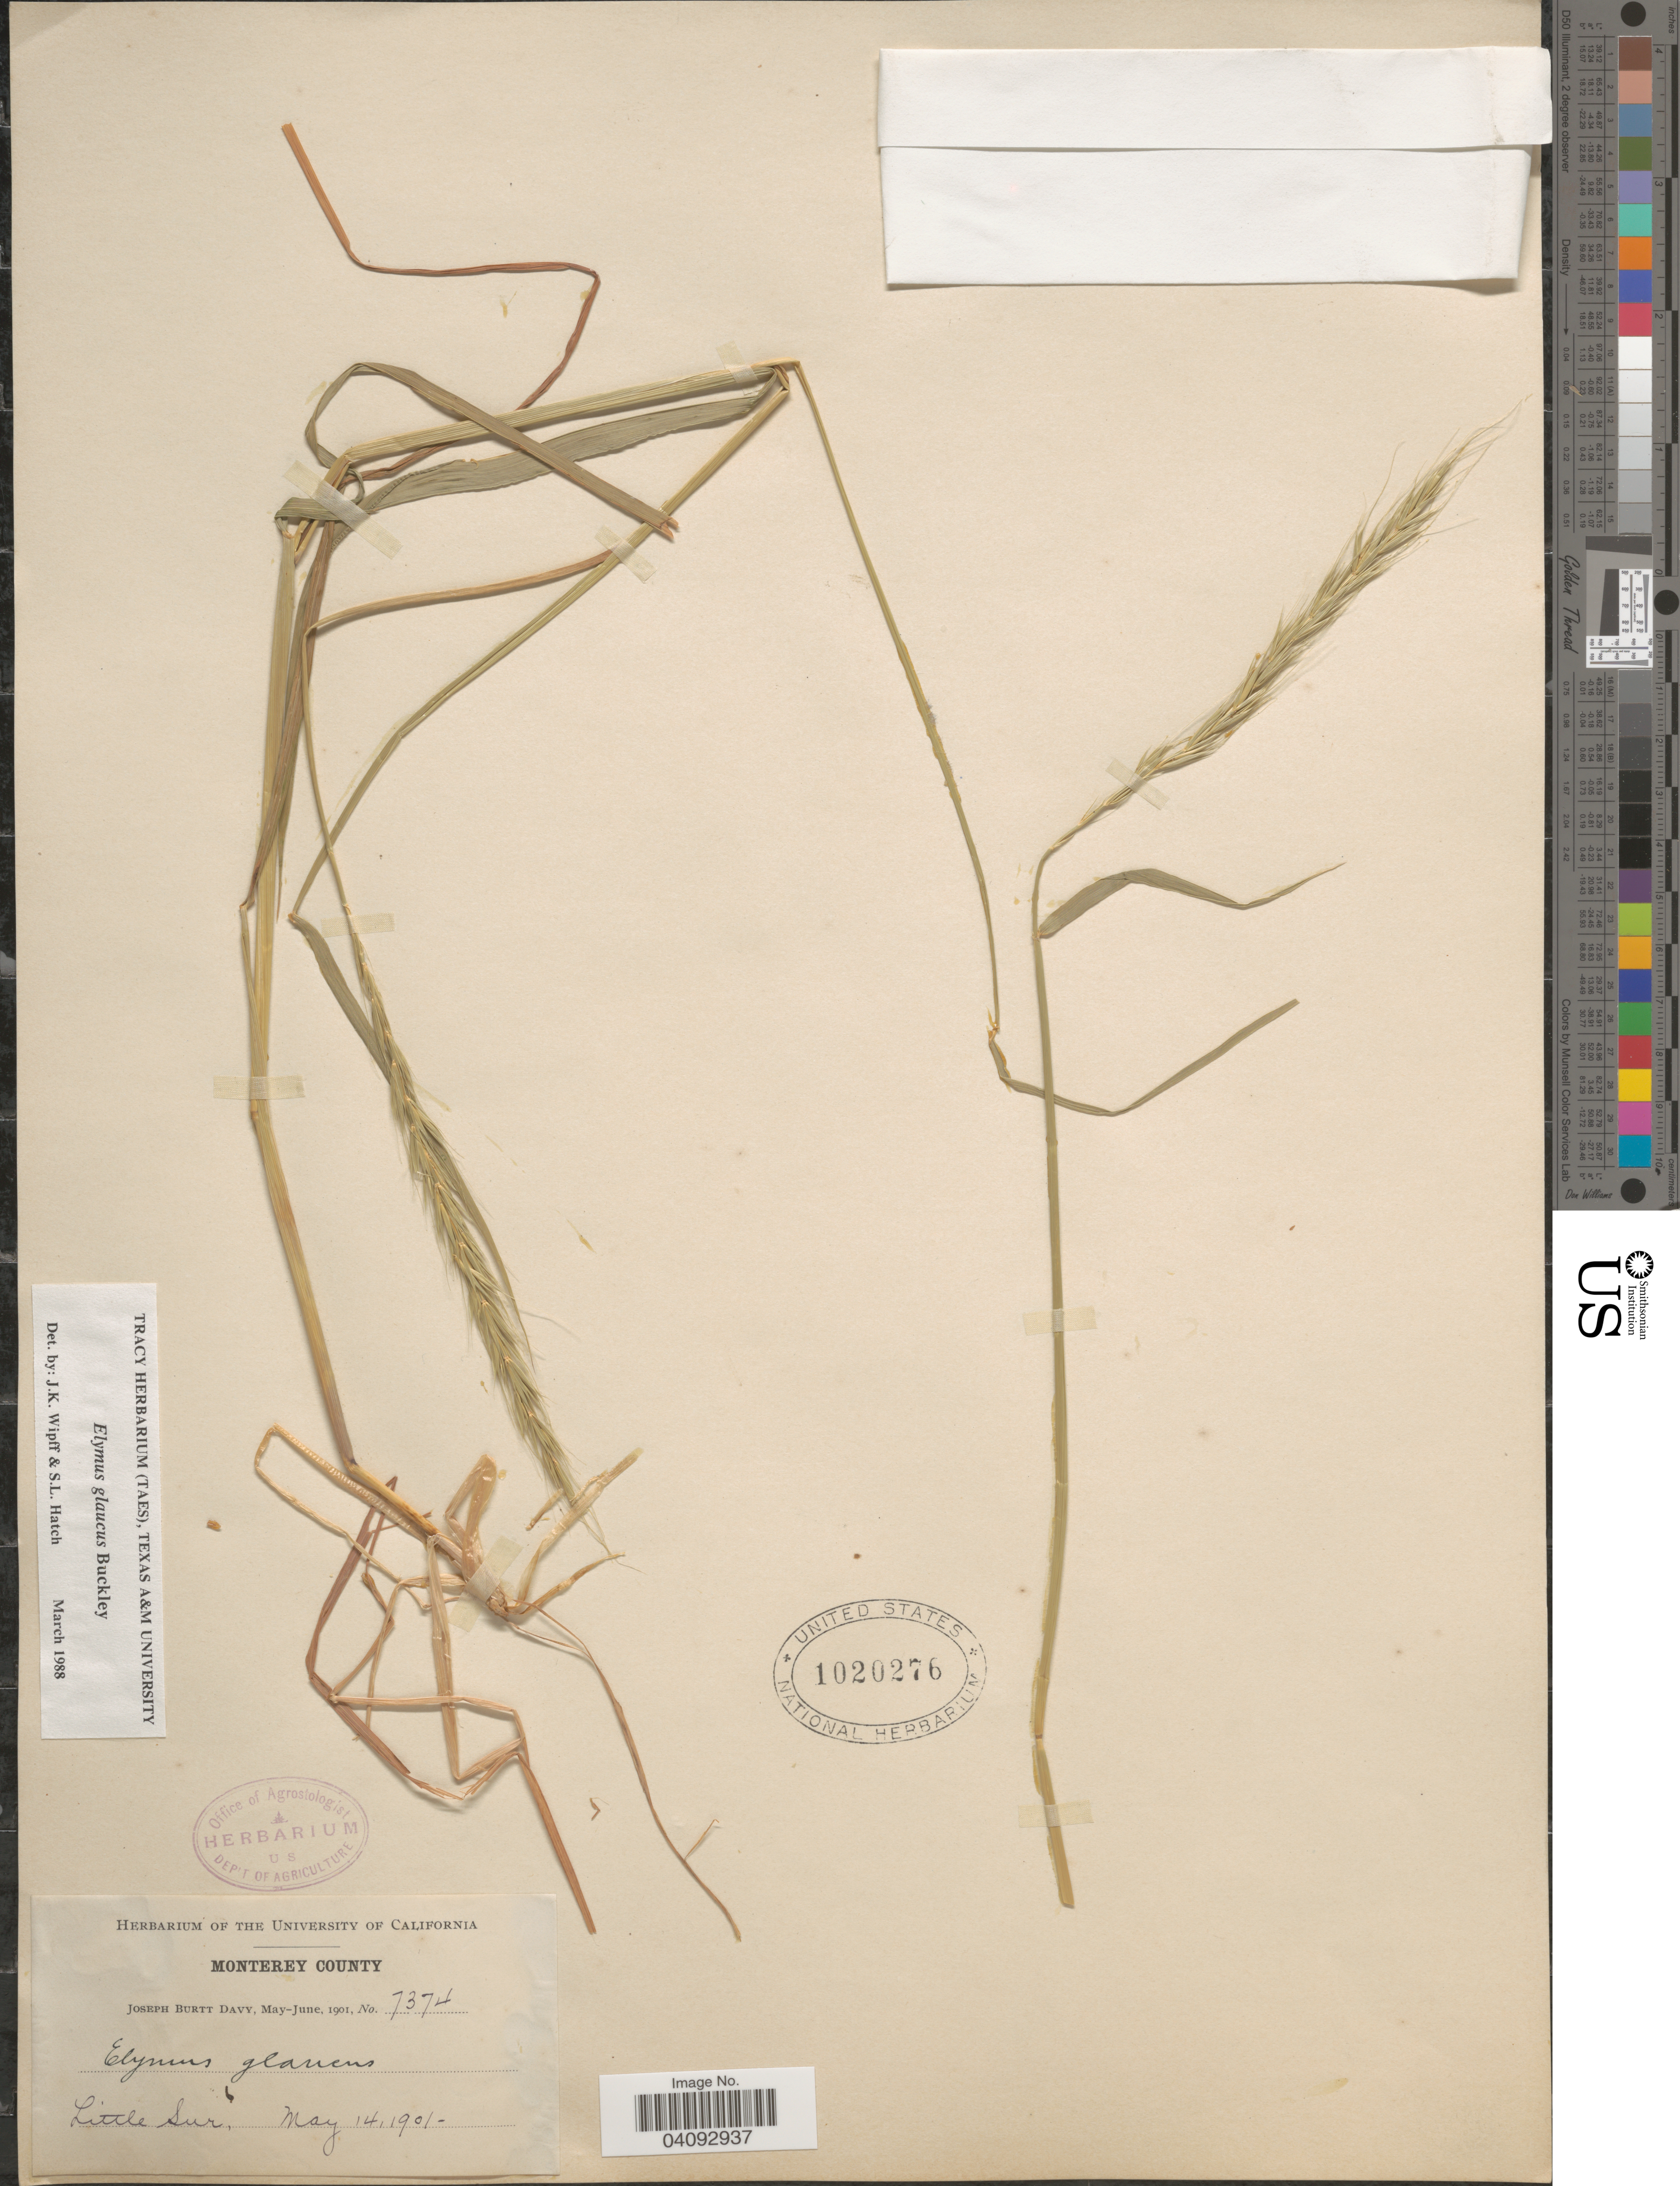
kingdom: Plantae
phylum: Tracheophyta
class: Liliopsida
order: Poales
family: Poaceae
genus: Elymus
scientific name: Elymus glaucus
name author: Buckley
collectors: J. Burtt Davy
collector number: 7374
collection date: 1901-05-14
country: United States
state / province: California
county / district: Monterey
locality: Monterey County. Little Sur.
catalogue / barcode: US 1020276